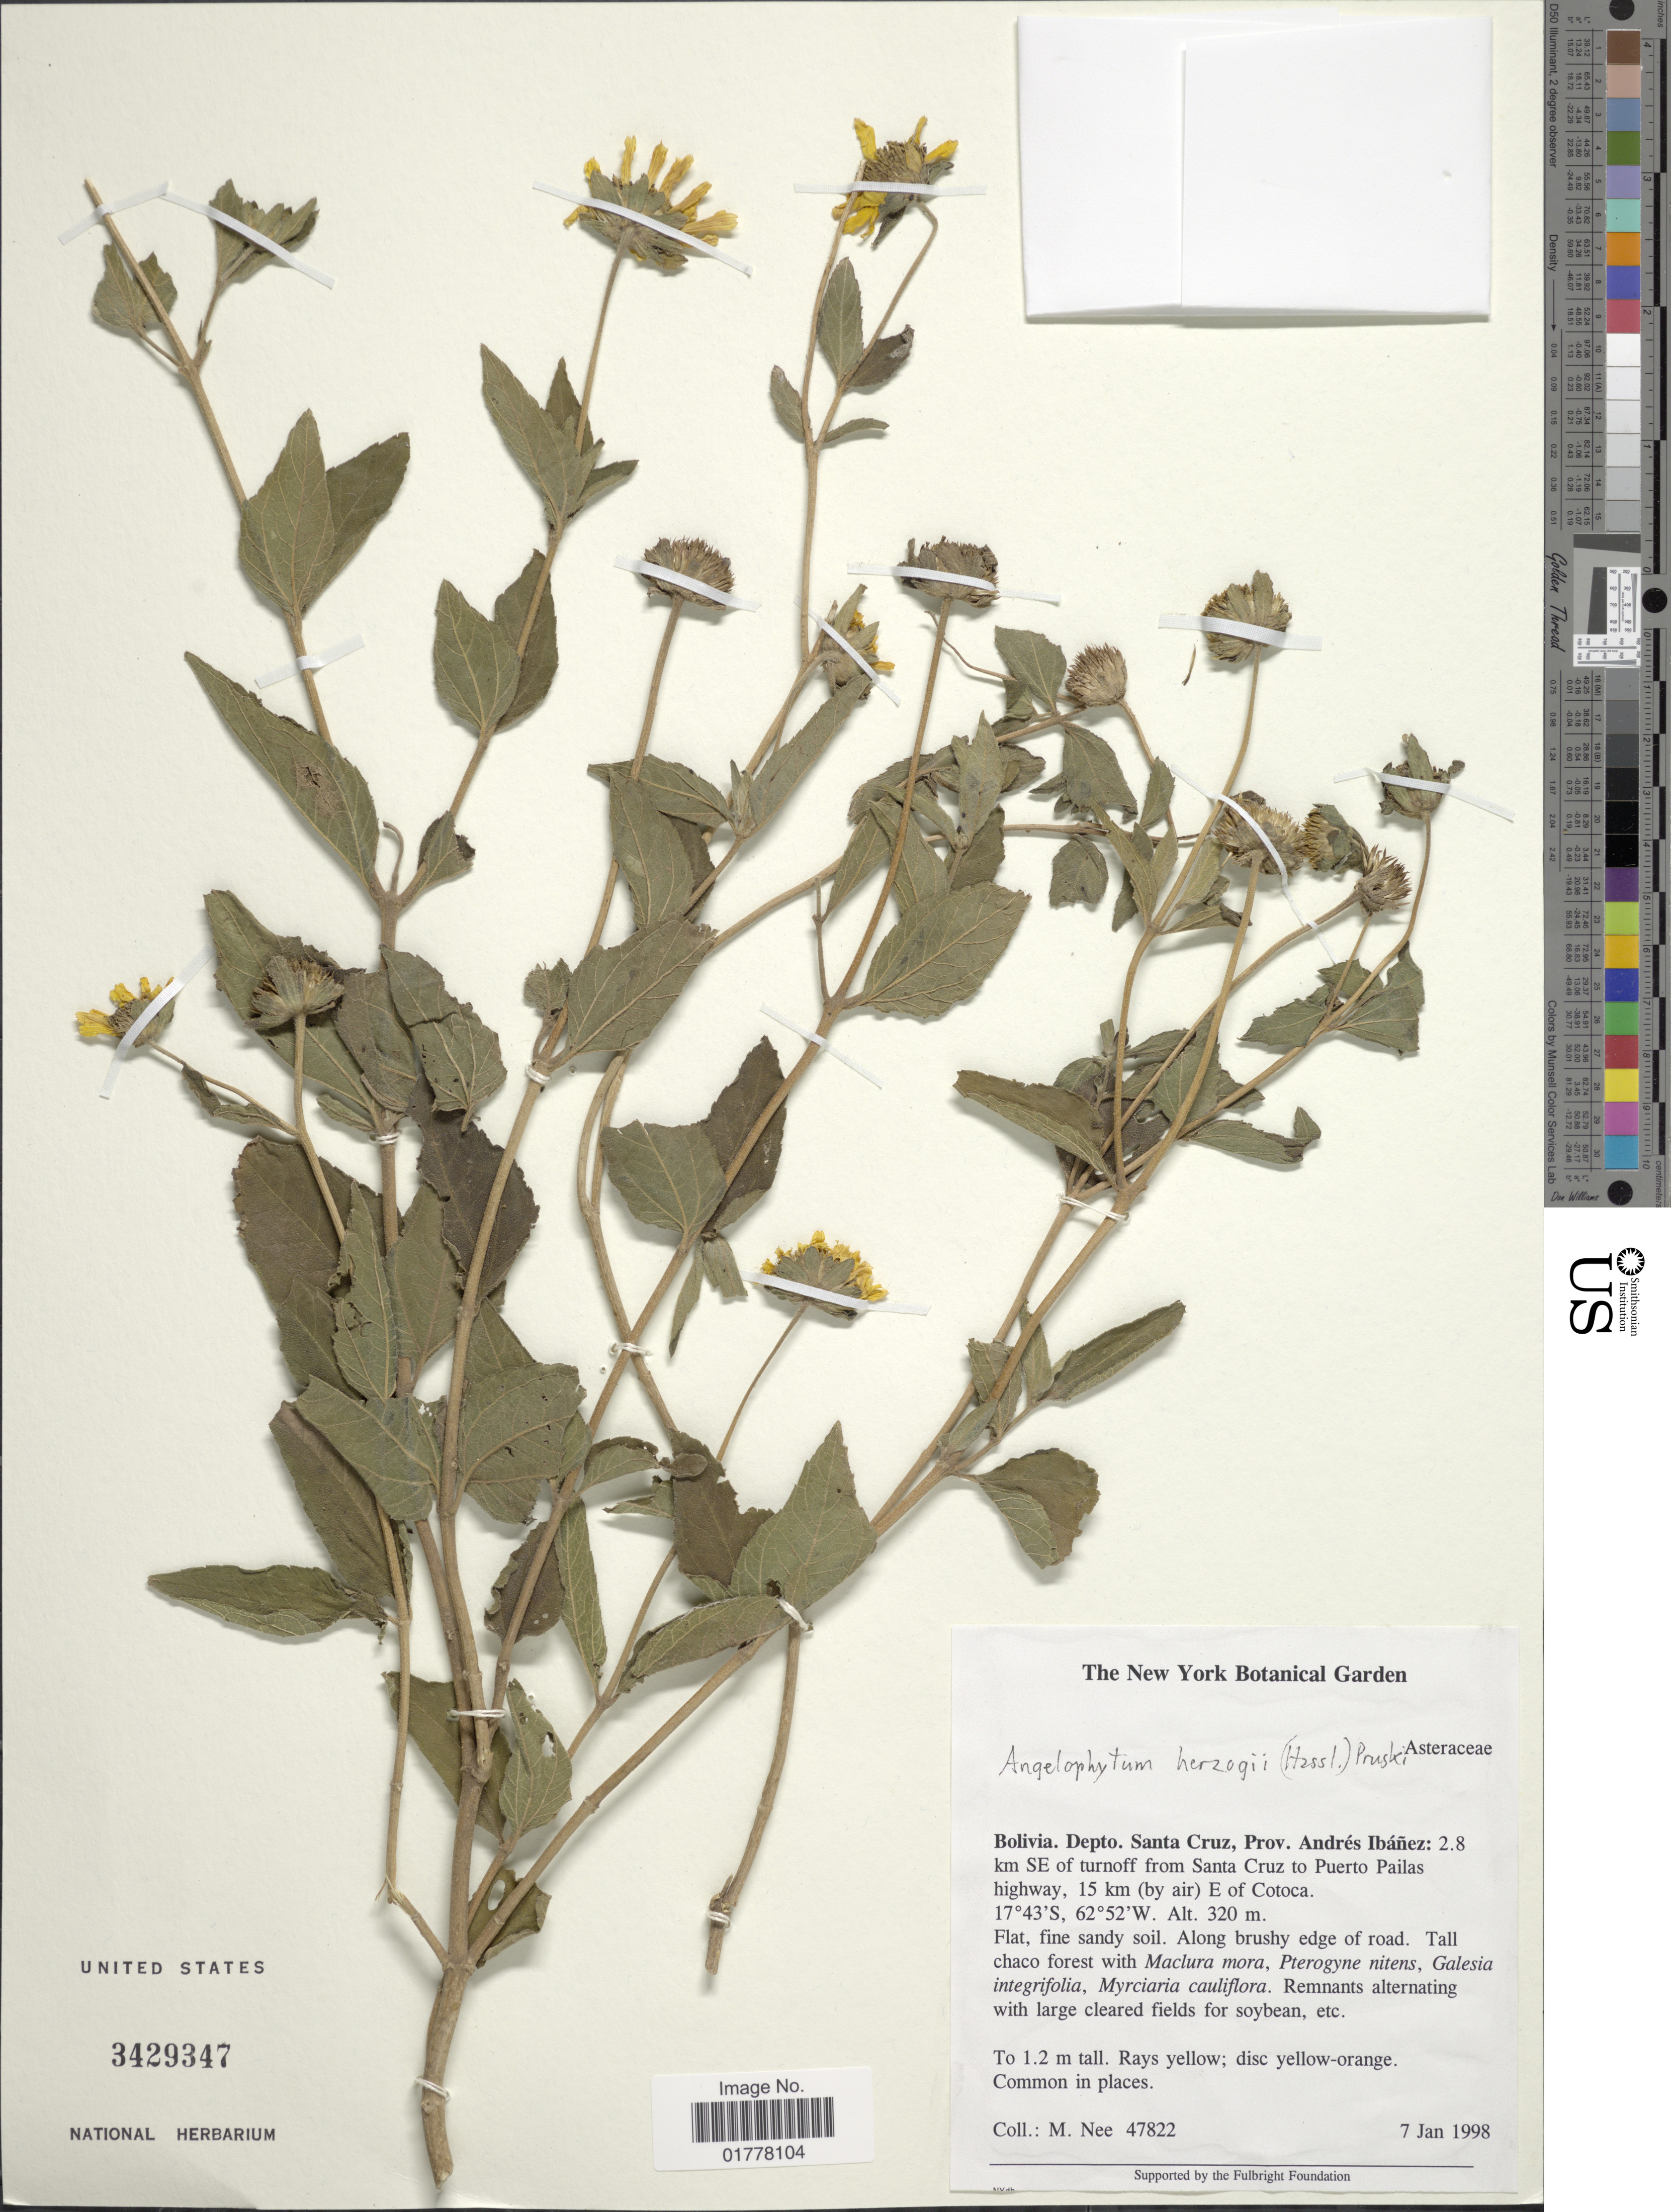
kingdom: Plantae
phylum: Tracheophyta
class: Magnoliopsida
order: Asterales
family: Asteraceae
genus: Angelphytum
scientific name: Angelphytum hertzogii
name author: (Hassl.) Pruski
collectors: M. Nee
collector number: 47822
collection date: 1998-01-07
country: Bolivia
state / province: Santa Cruz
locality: Bolivia. Depto. Santa Cruz, Prov. Andrés Ibáñez: 2.8 km SE of turnoff from Santa Cruz to Puerto Pailas highway, 15 km (by air) E of Cotoca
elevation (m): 320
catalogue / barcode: US 3429347